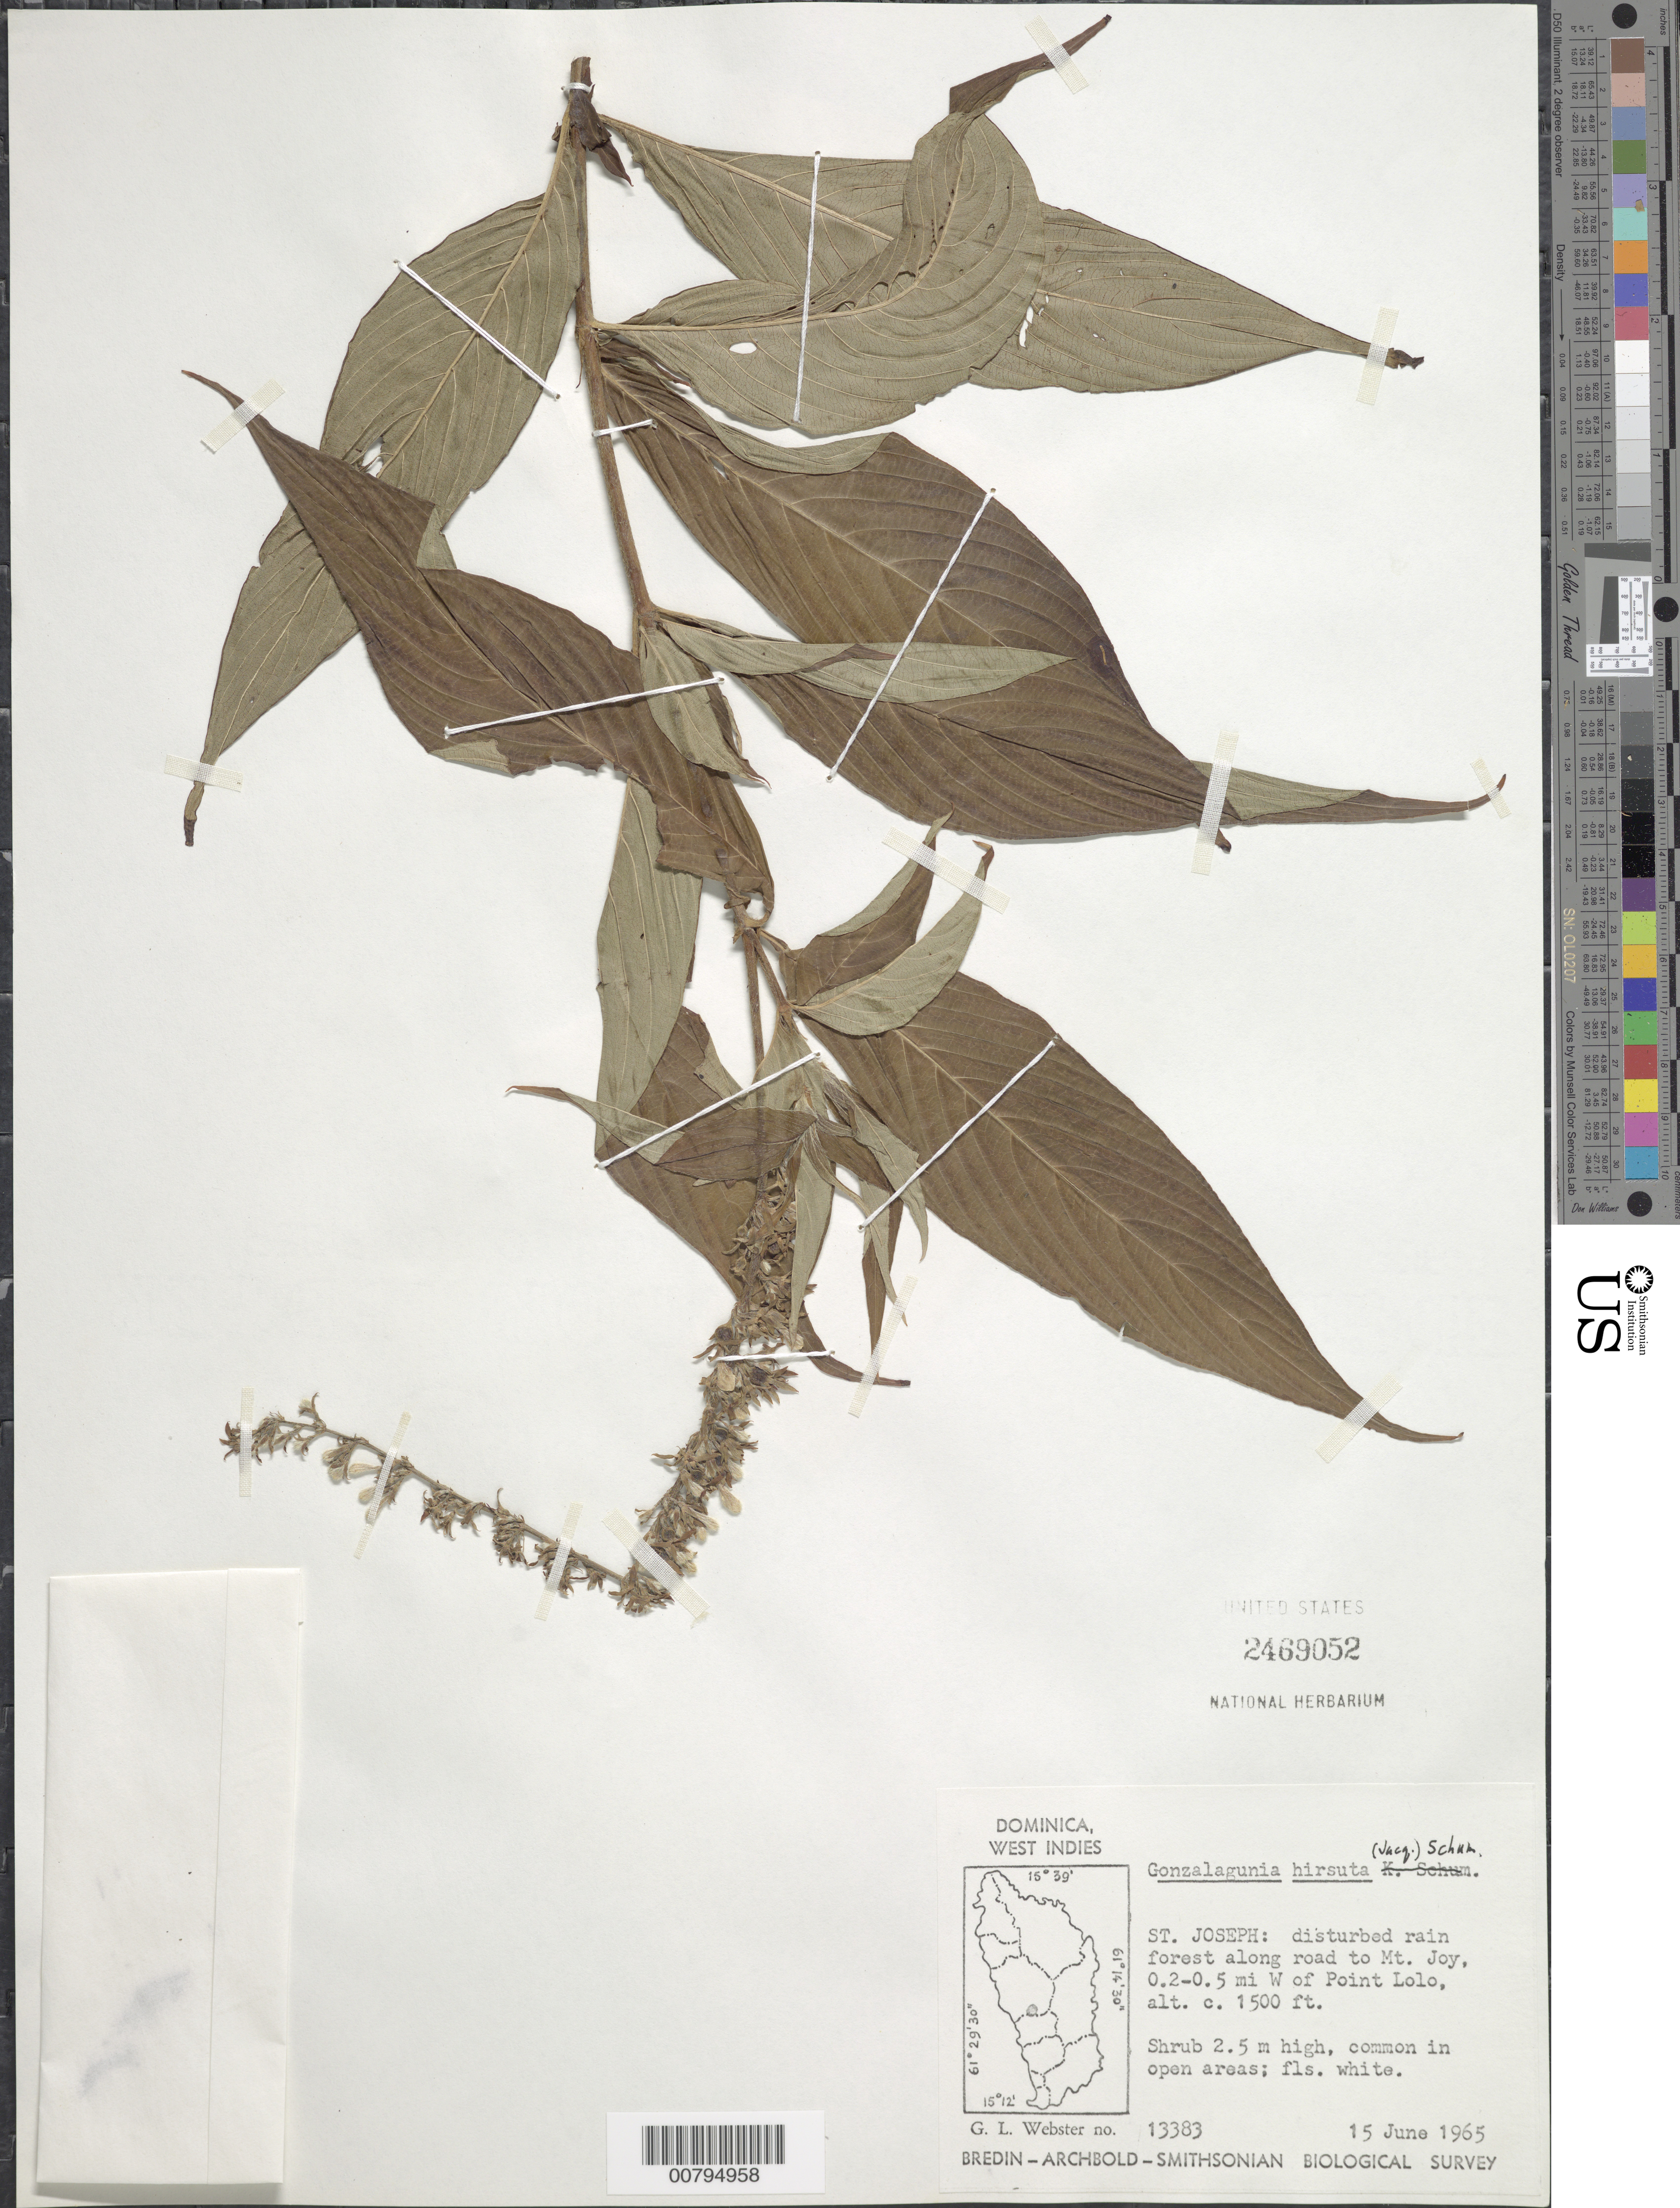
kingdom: Plantae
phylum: Tracheophyta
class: Magnoliopsida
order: Gentianales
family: Rubiaceae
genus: Gonzalagunia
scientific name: Gonzalagunia hirsuta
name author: Schum.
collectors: G. L. Webster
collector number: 13383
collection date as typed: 15 Jun 1965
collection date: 1965-06-15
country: Dominica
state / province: St. Joseph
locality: Along road to Mt. Joy, 0.2-0.5 mi. W of Point Lolo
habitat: Disturbed rainforest along road. Common in open areas.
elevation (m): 457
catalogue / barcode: US 2469052